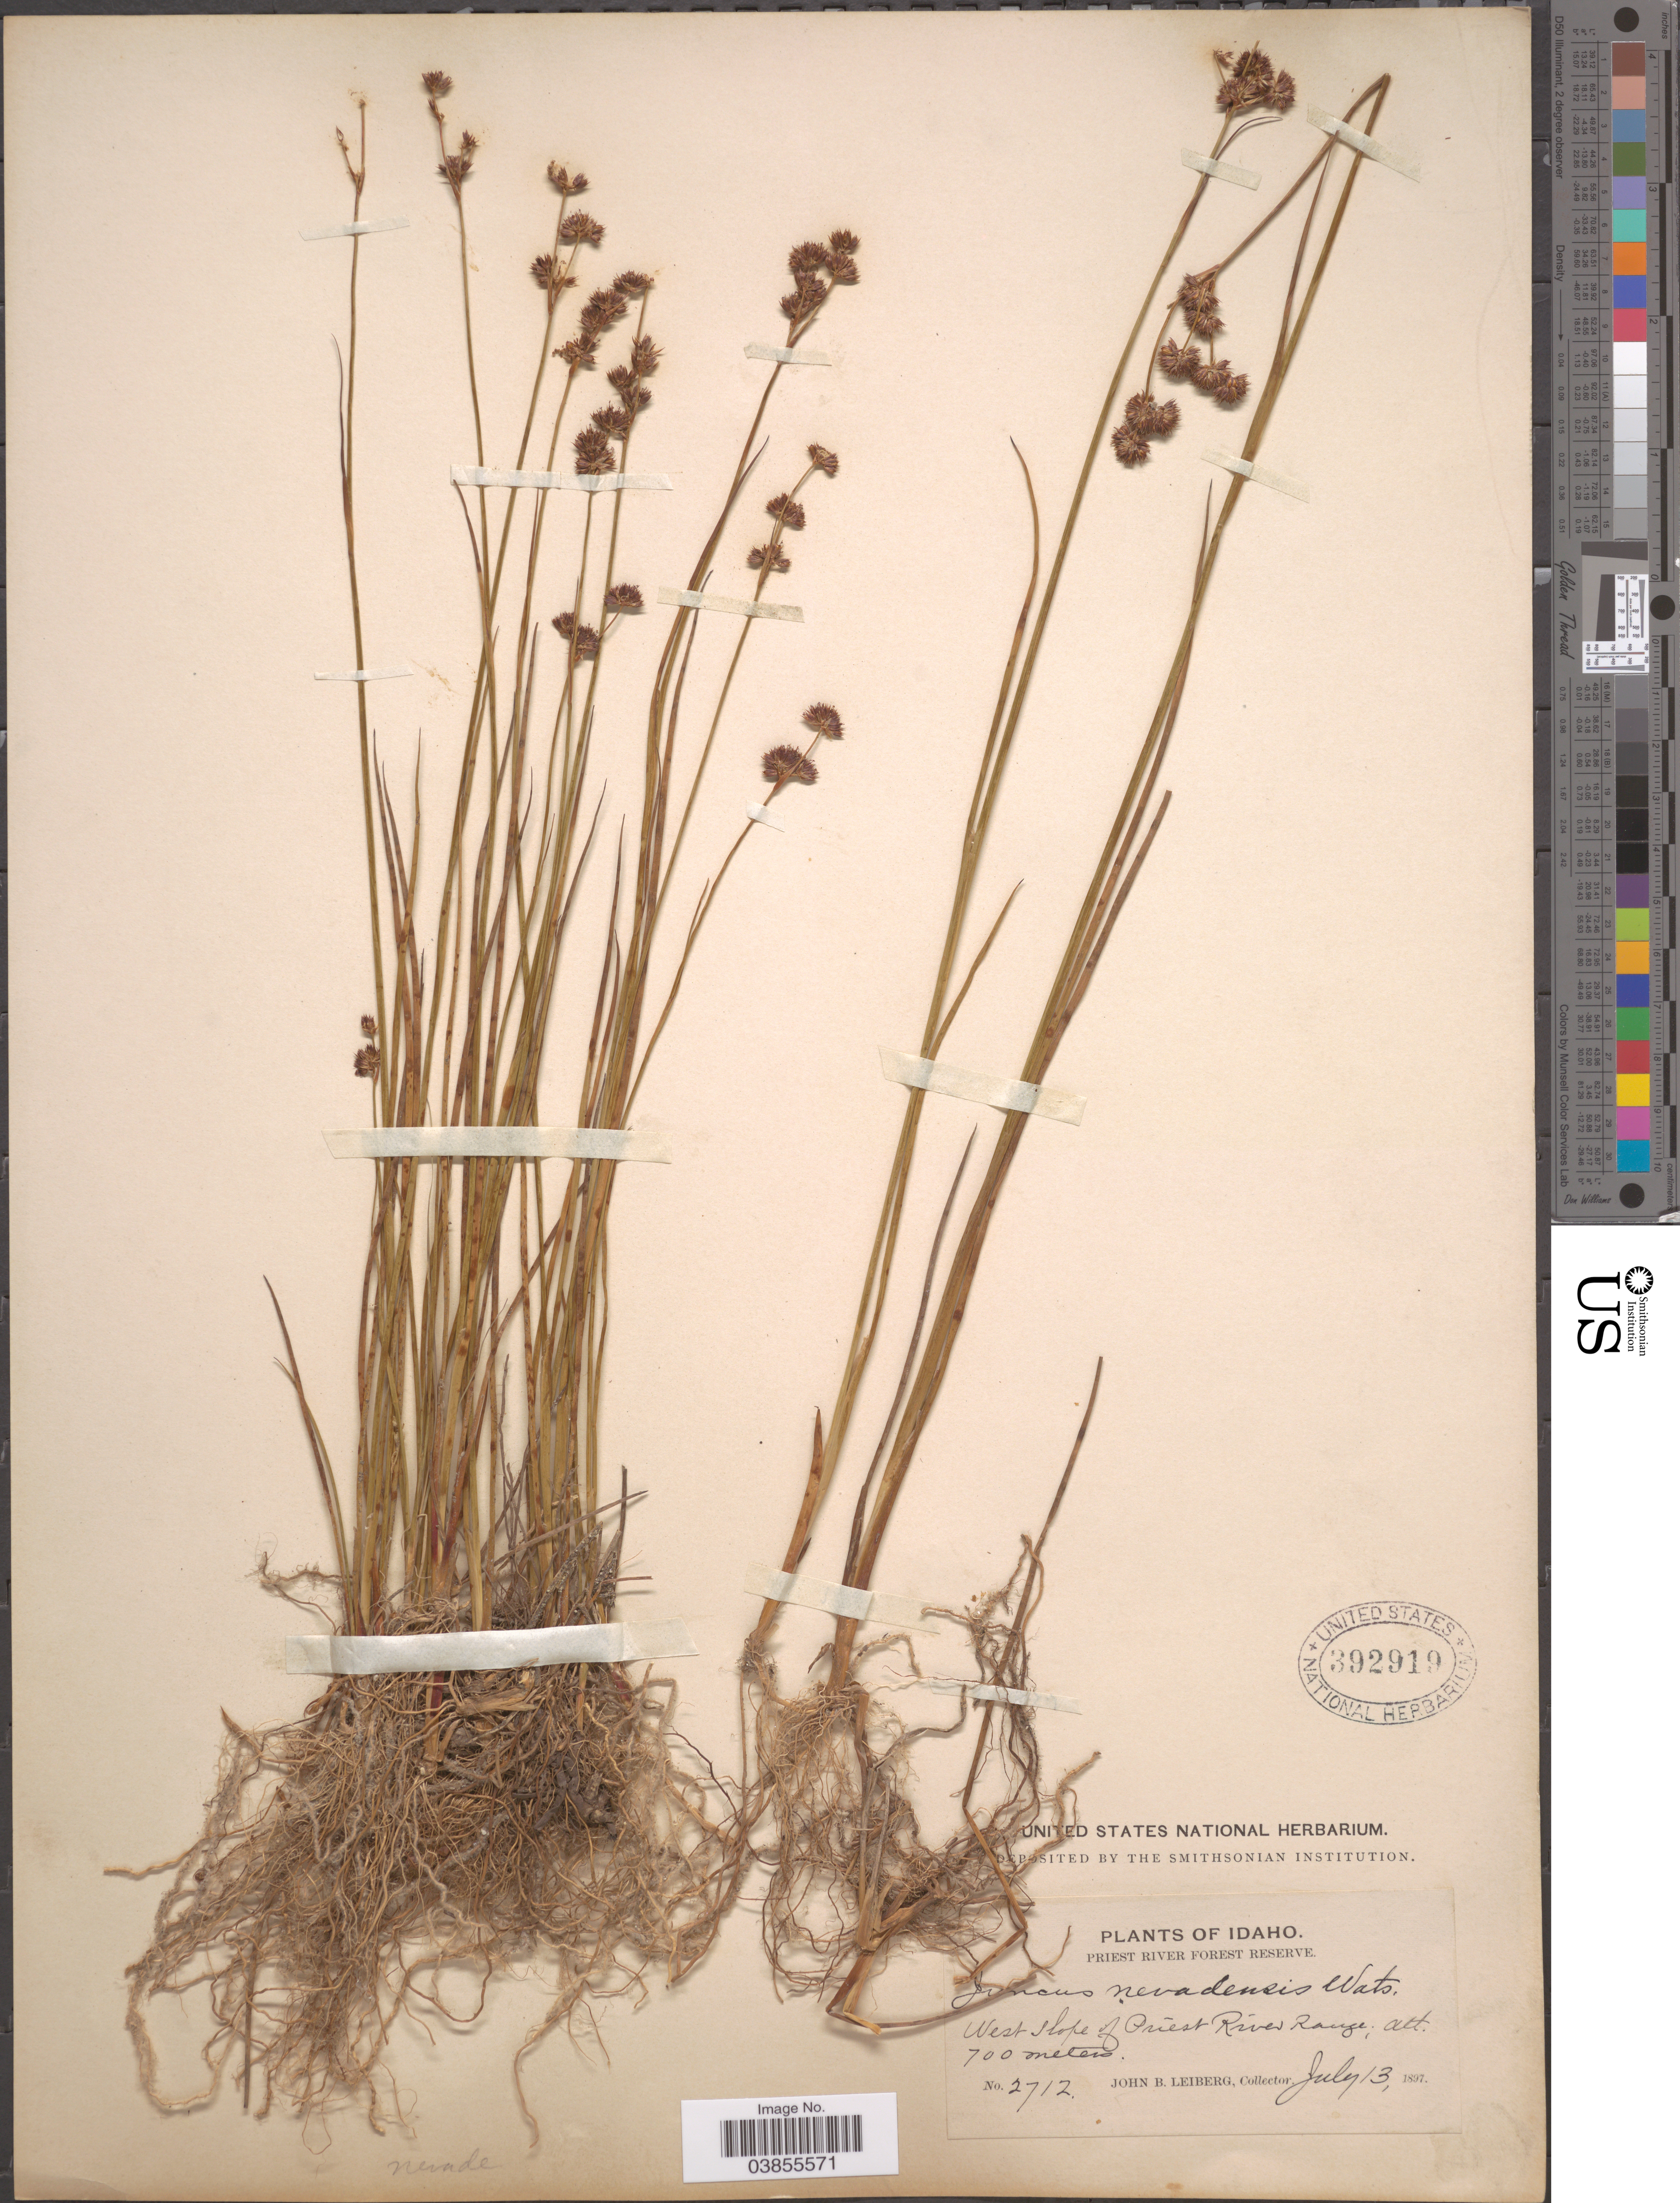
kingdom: Plantae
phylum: Tracheophyta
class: Liliopsida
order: Poales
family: Juncaceae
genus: Juncus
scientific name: Juncus nevadensis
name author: S. Watson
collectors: J. B. Leiberg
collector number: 2712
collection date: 1897-07-13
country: United States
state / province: Idaho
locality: Priest River Forest Reserve. West slope of Priest River Range.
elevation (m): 700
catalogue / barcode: US 392919